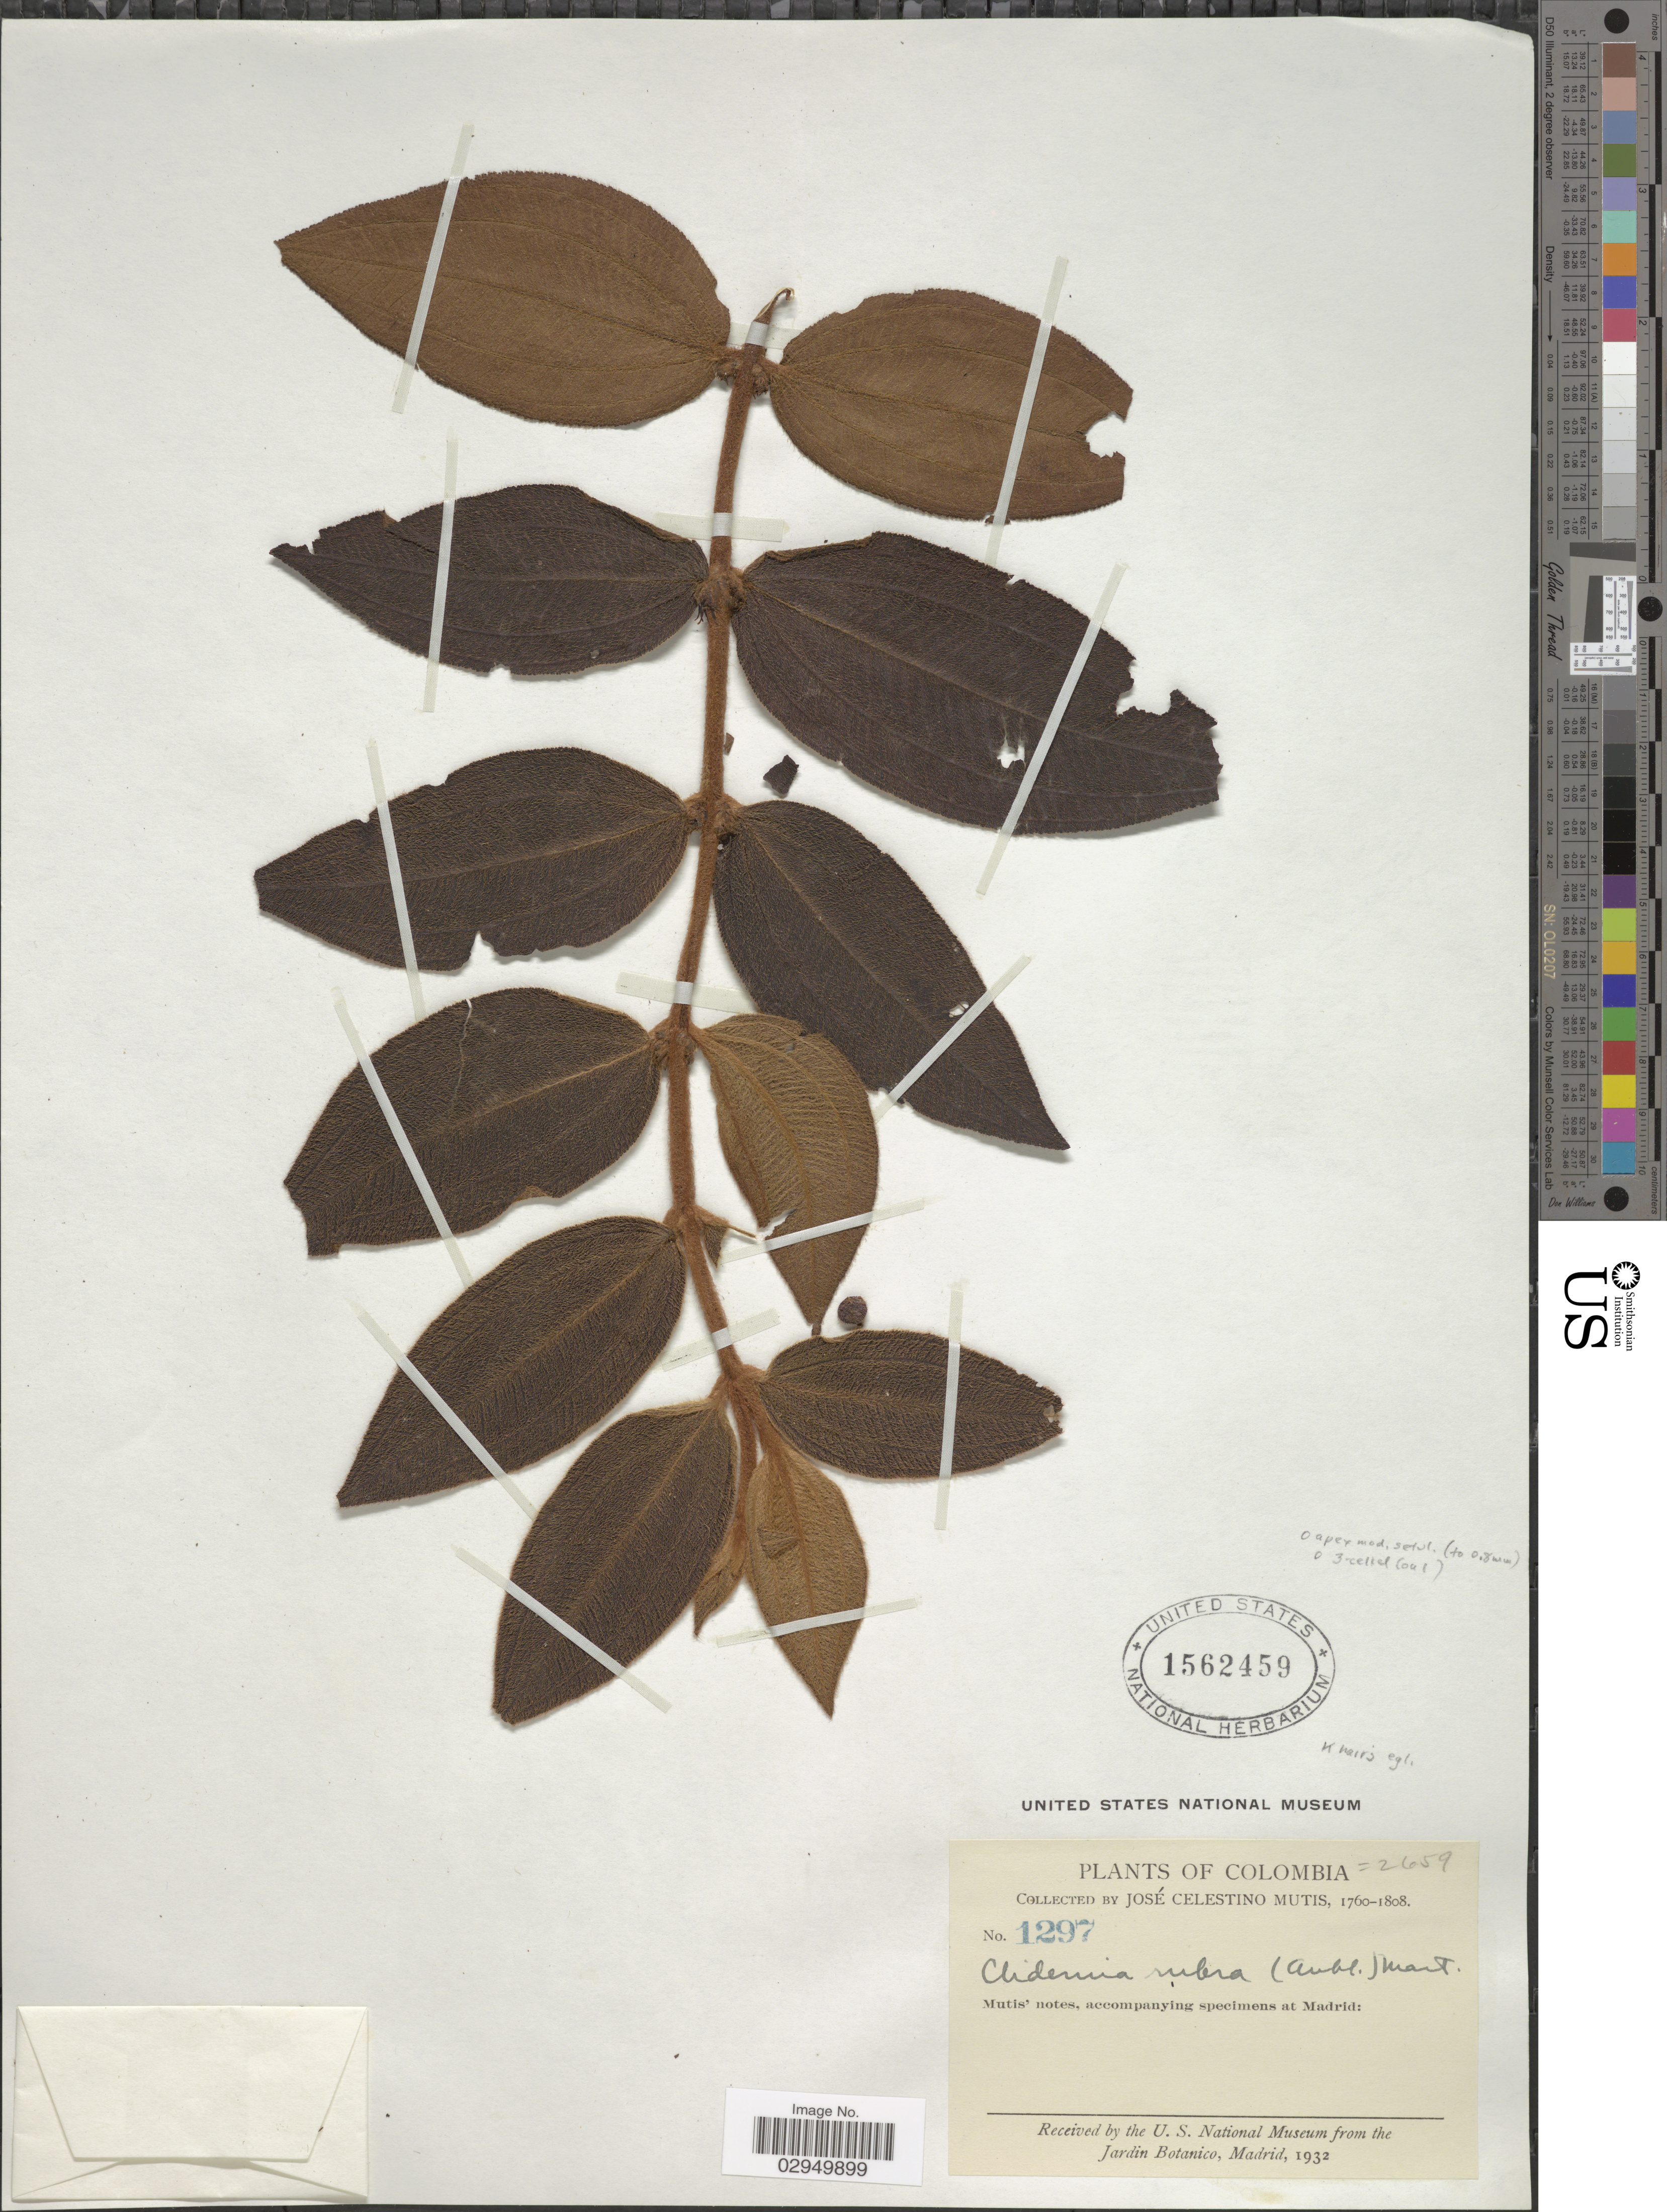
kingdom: Plantae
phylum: Tracheophyta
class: Magnoliopsida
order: Myrtales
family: Melastomataceae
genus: Clidemia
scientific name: Clidemia sericea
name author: D. Don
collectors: J. C. B. Mutis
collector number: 1297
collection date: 1760/1808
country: Colombia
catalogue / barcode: US 1562459